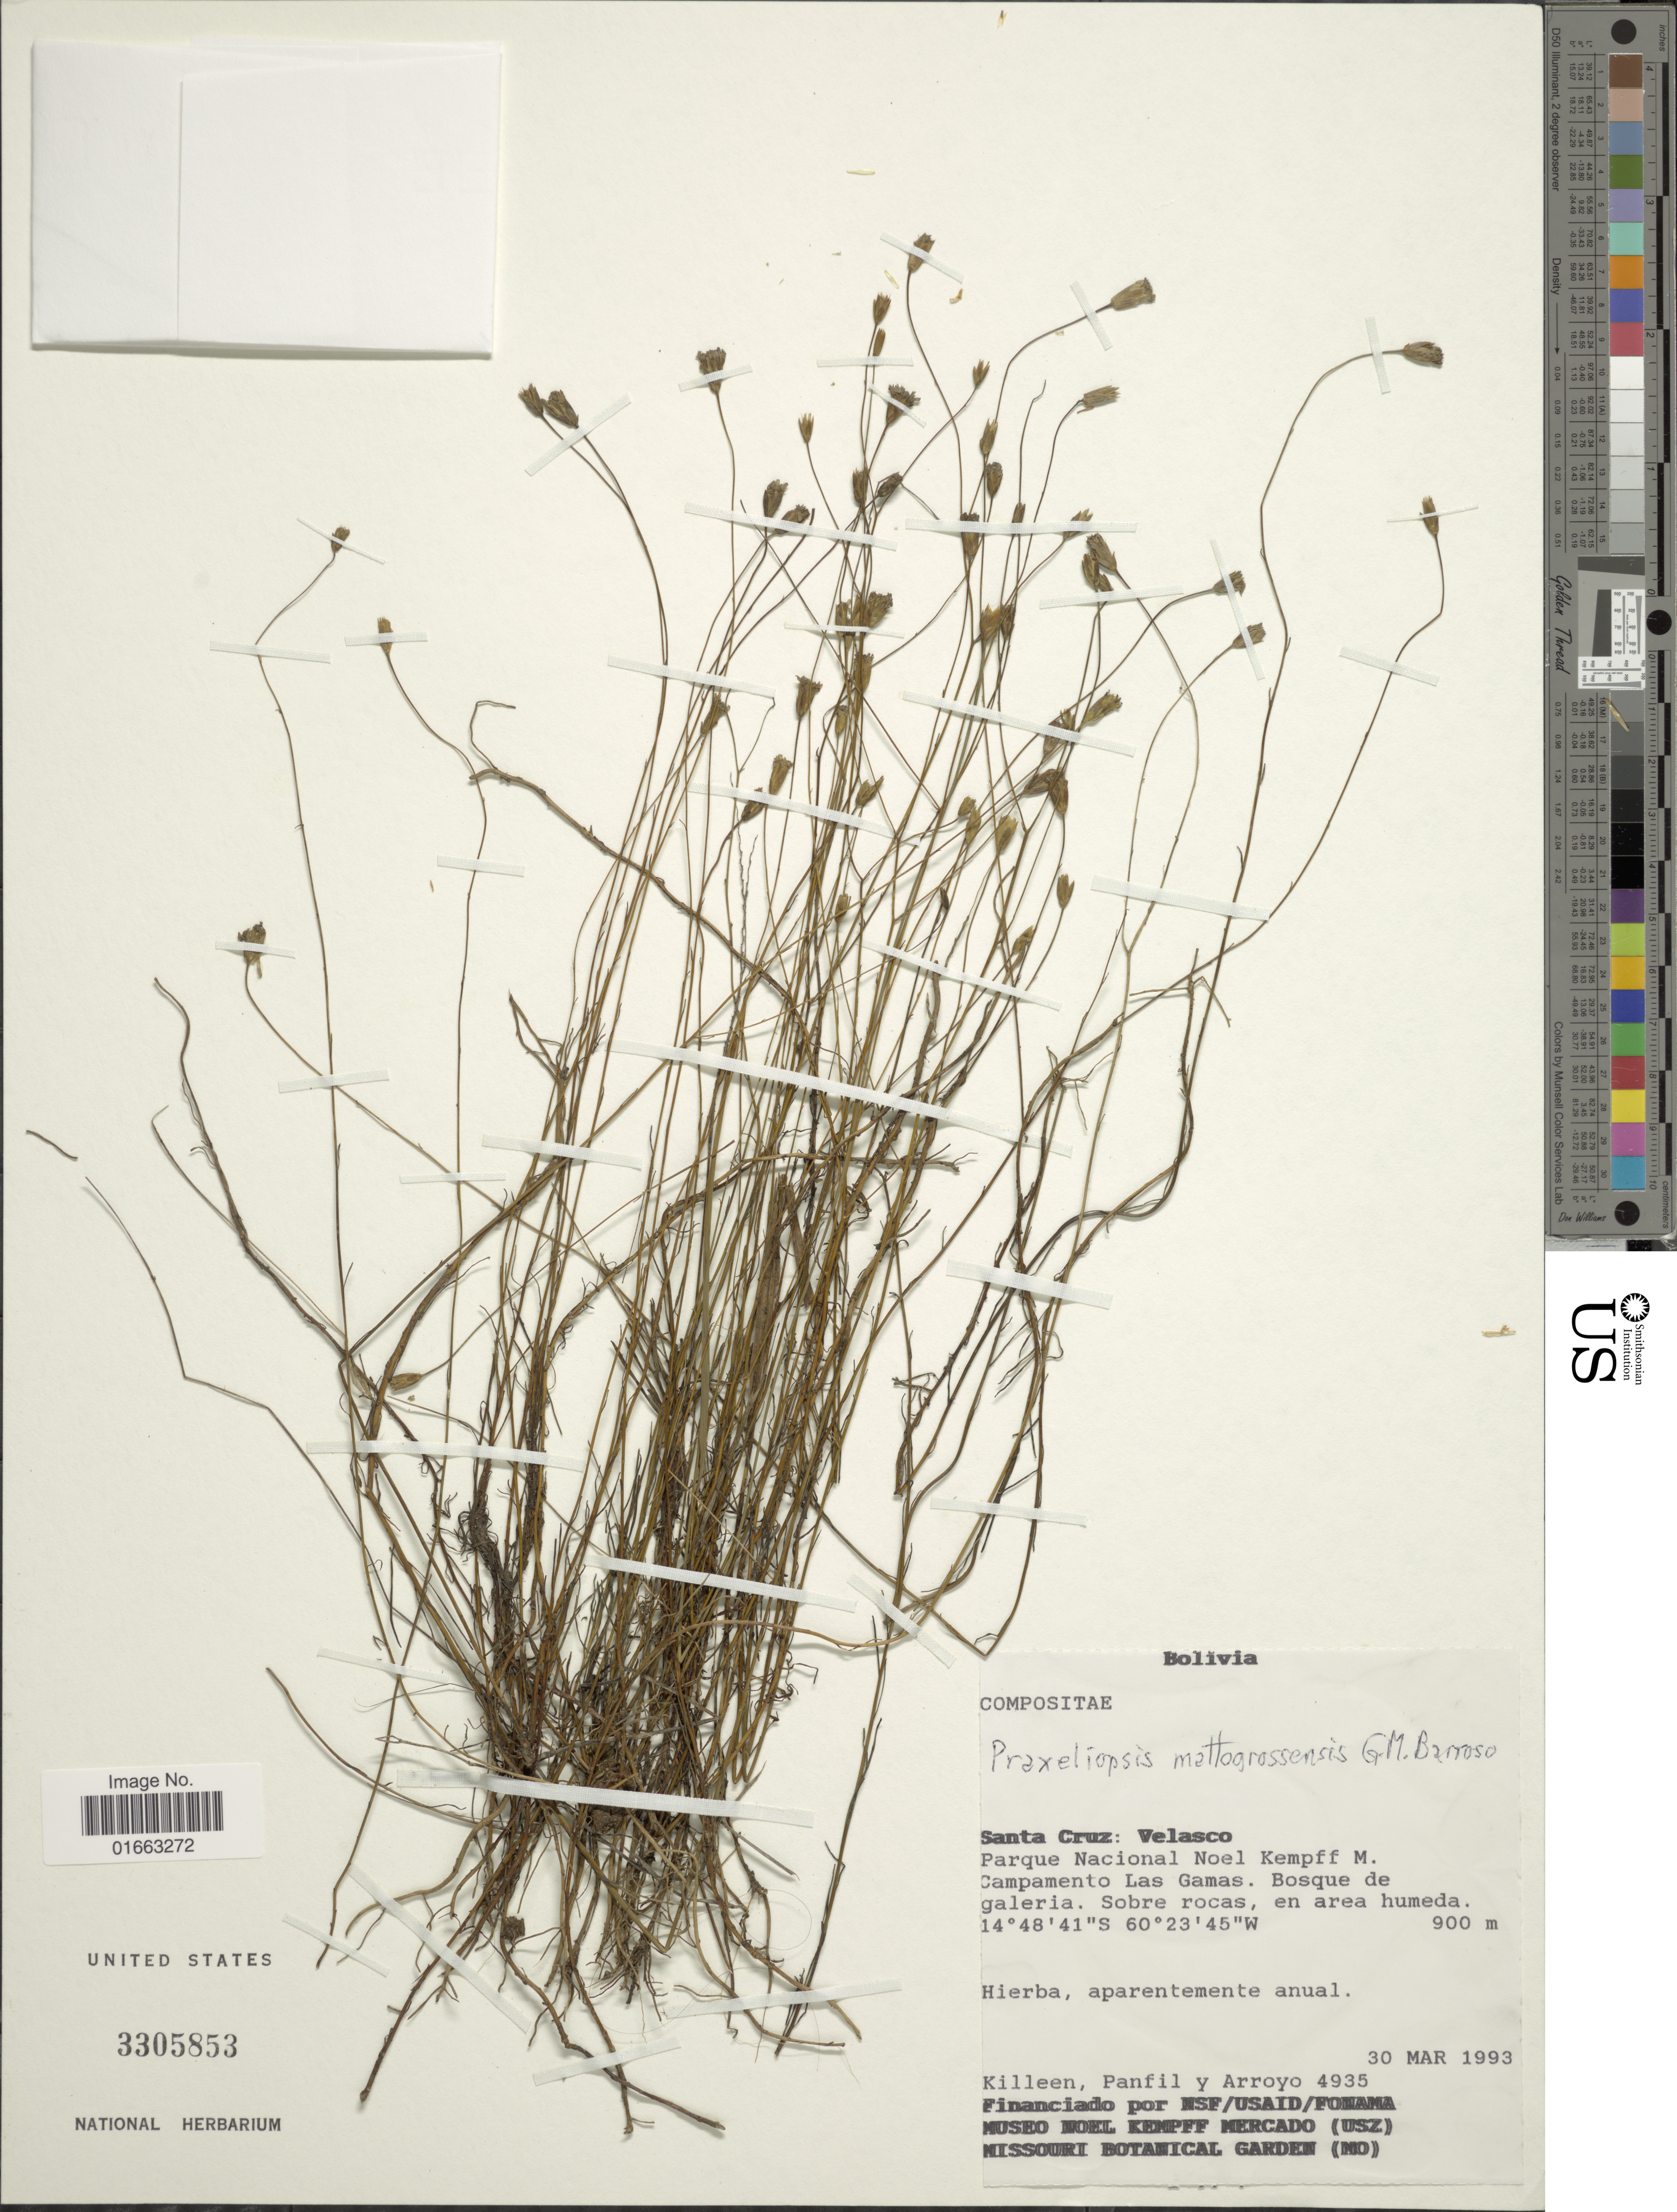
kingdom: Plantae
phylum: Tracheophyta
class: Magnoliopsida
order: Asterales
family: Asteraceae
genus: Praxeliopsis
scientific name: Praxeliopsis mattogrossensis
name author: G.M. Barroso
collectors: Killeen, --, -- Panfil & Arroyo, --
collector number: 4935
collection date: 1993-03-30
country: Bolivia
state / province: Santa Cruz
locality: Velasco, Parque Nacional Noel Kempff M., Campamento Las Gamas, Bosque de galeria, Sobre rocas, en area humeda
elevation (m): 900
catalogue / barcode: US 3305853